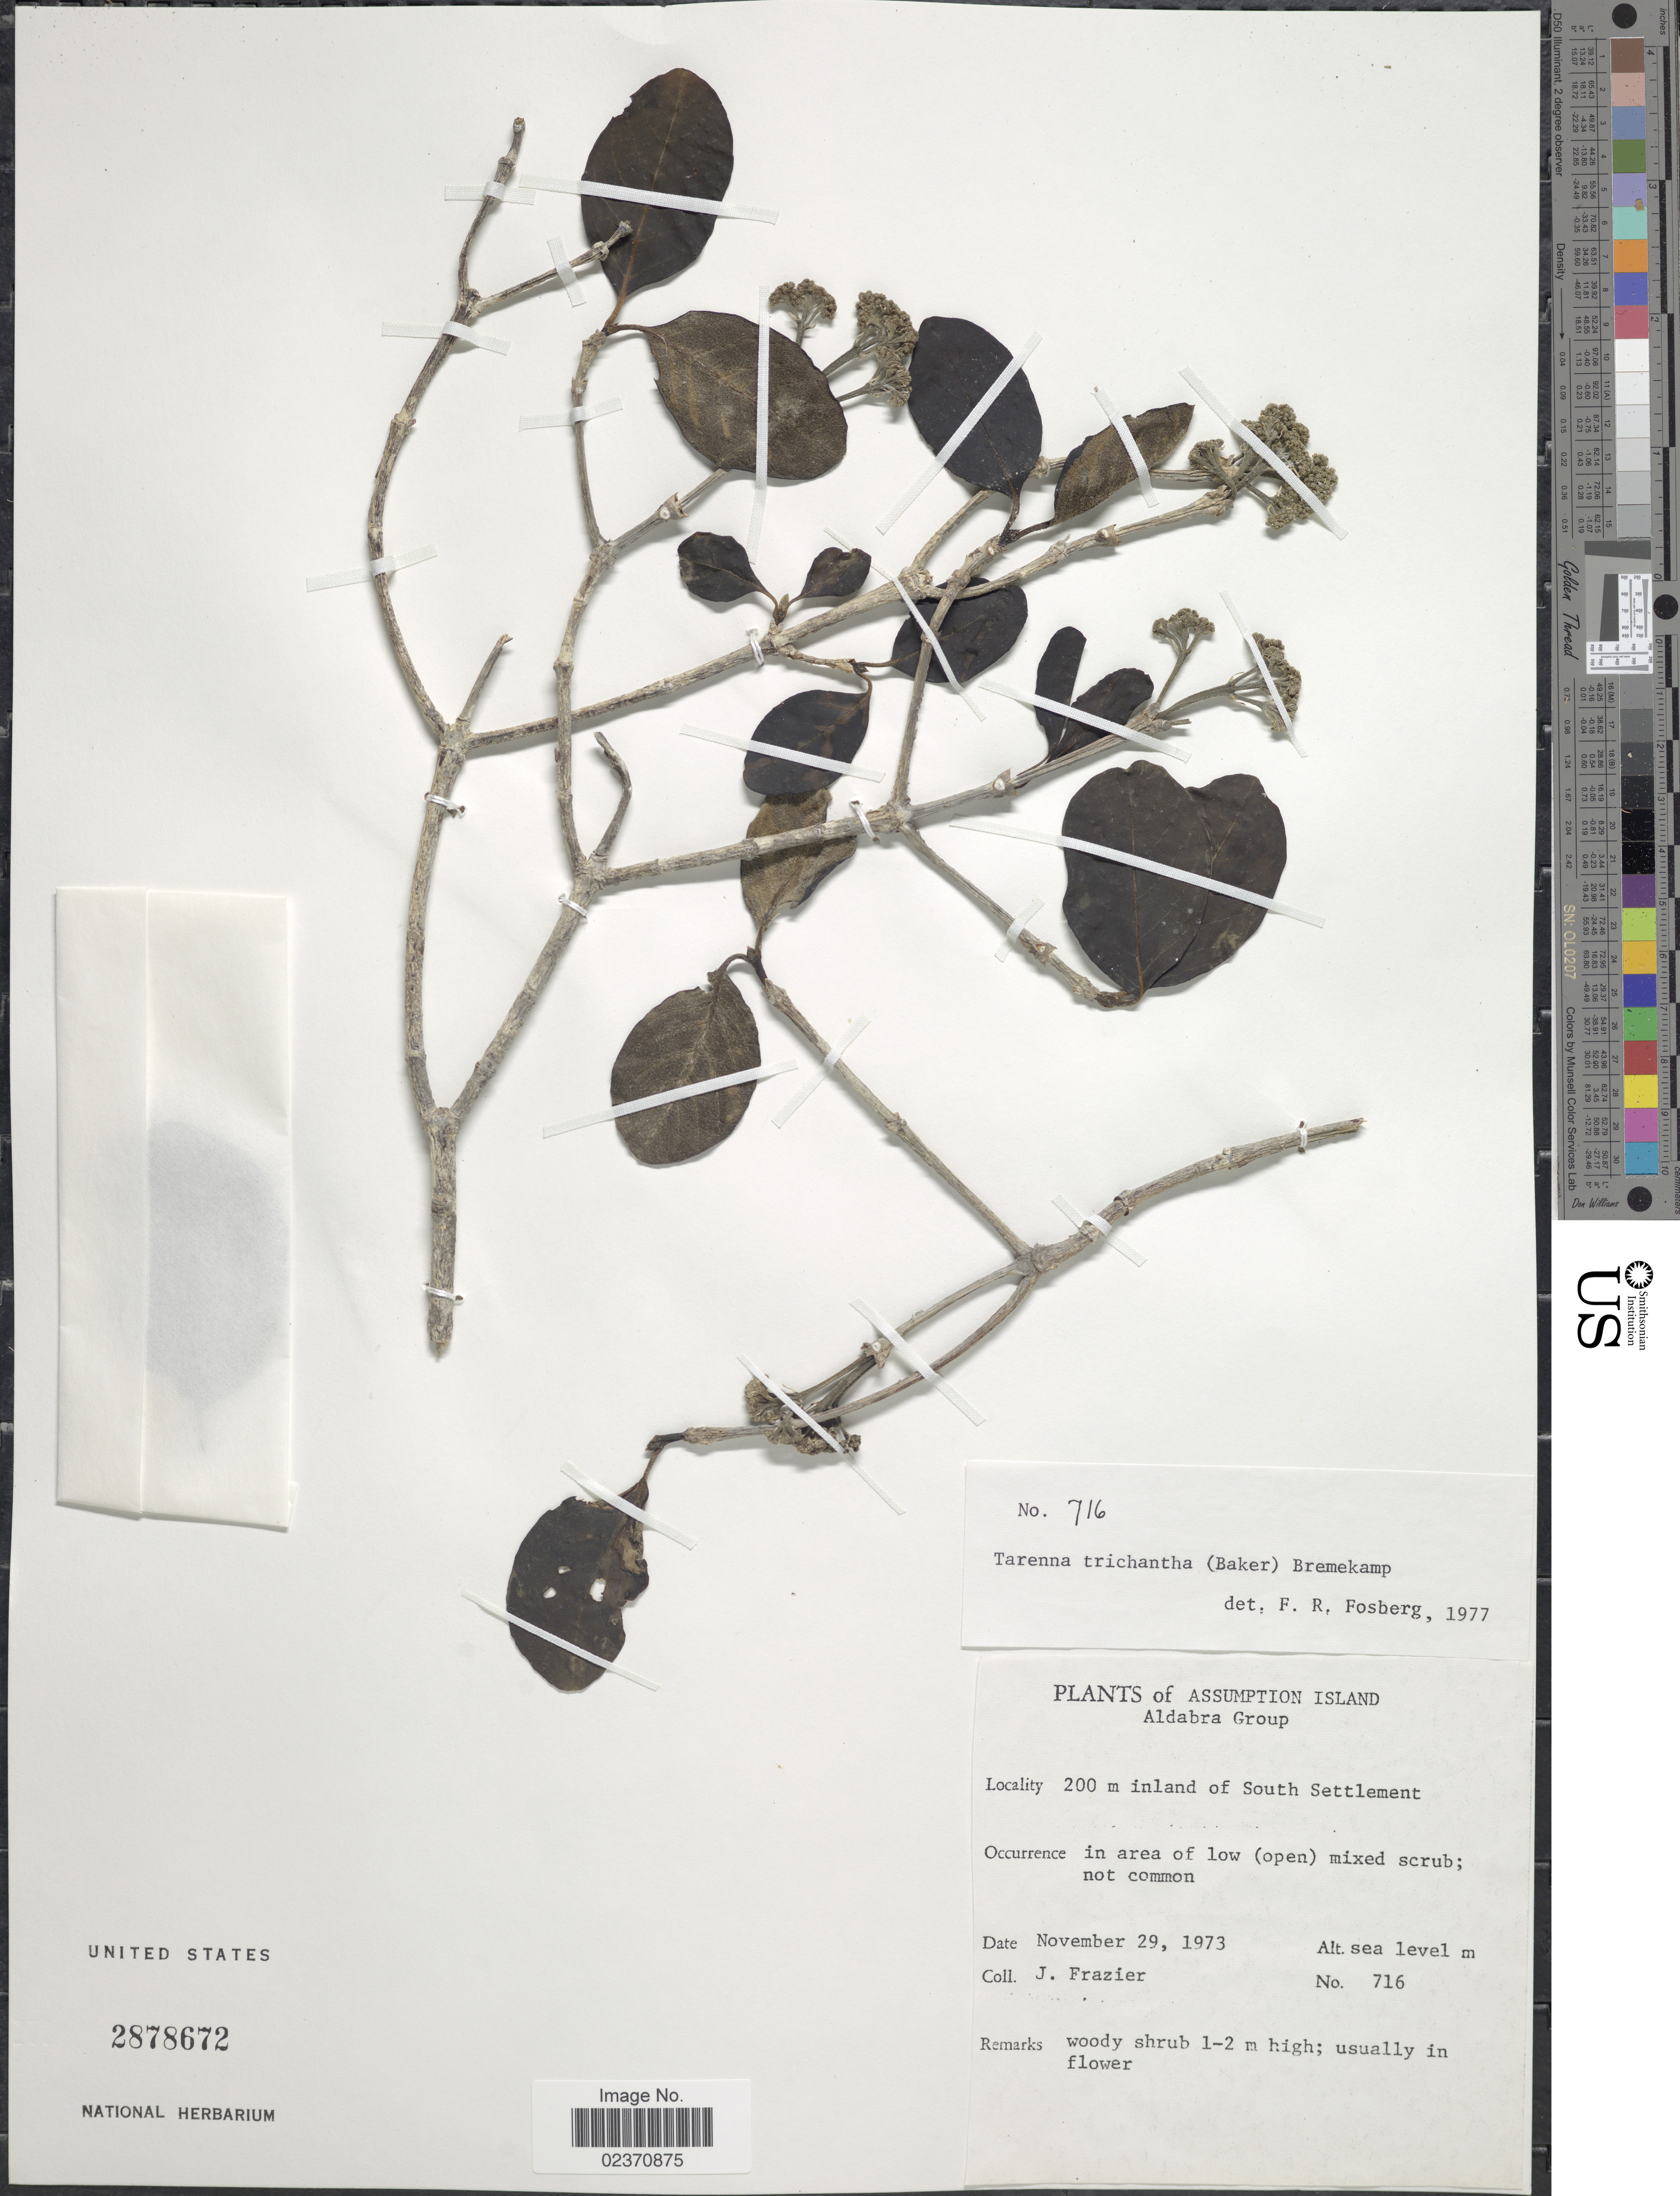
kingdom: Plantae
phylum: Tracheophyta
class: Magnoliopsida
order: Gentianales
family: Rubiaceae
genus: Paracephaelis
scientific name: Paracephaelis trichantha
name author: (Baker) De Block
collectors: J. Frazier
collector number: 716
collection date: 1973-11-29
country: Seychelles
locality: Assumption Island, Aldabra Group, 200 m inland of South Settlement, in area of low (open) mixed scrub.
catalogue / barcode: US 2878672